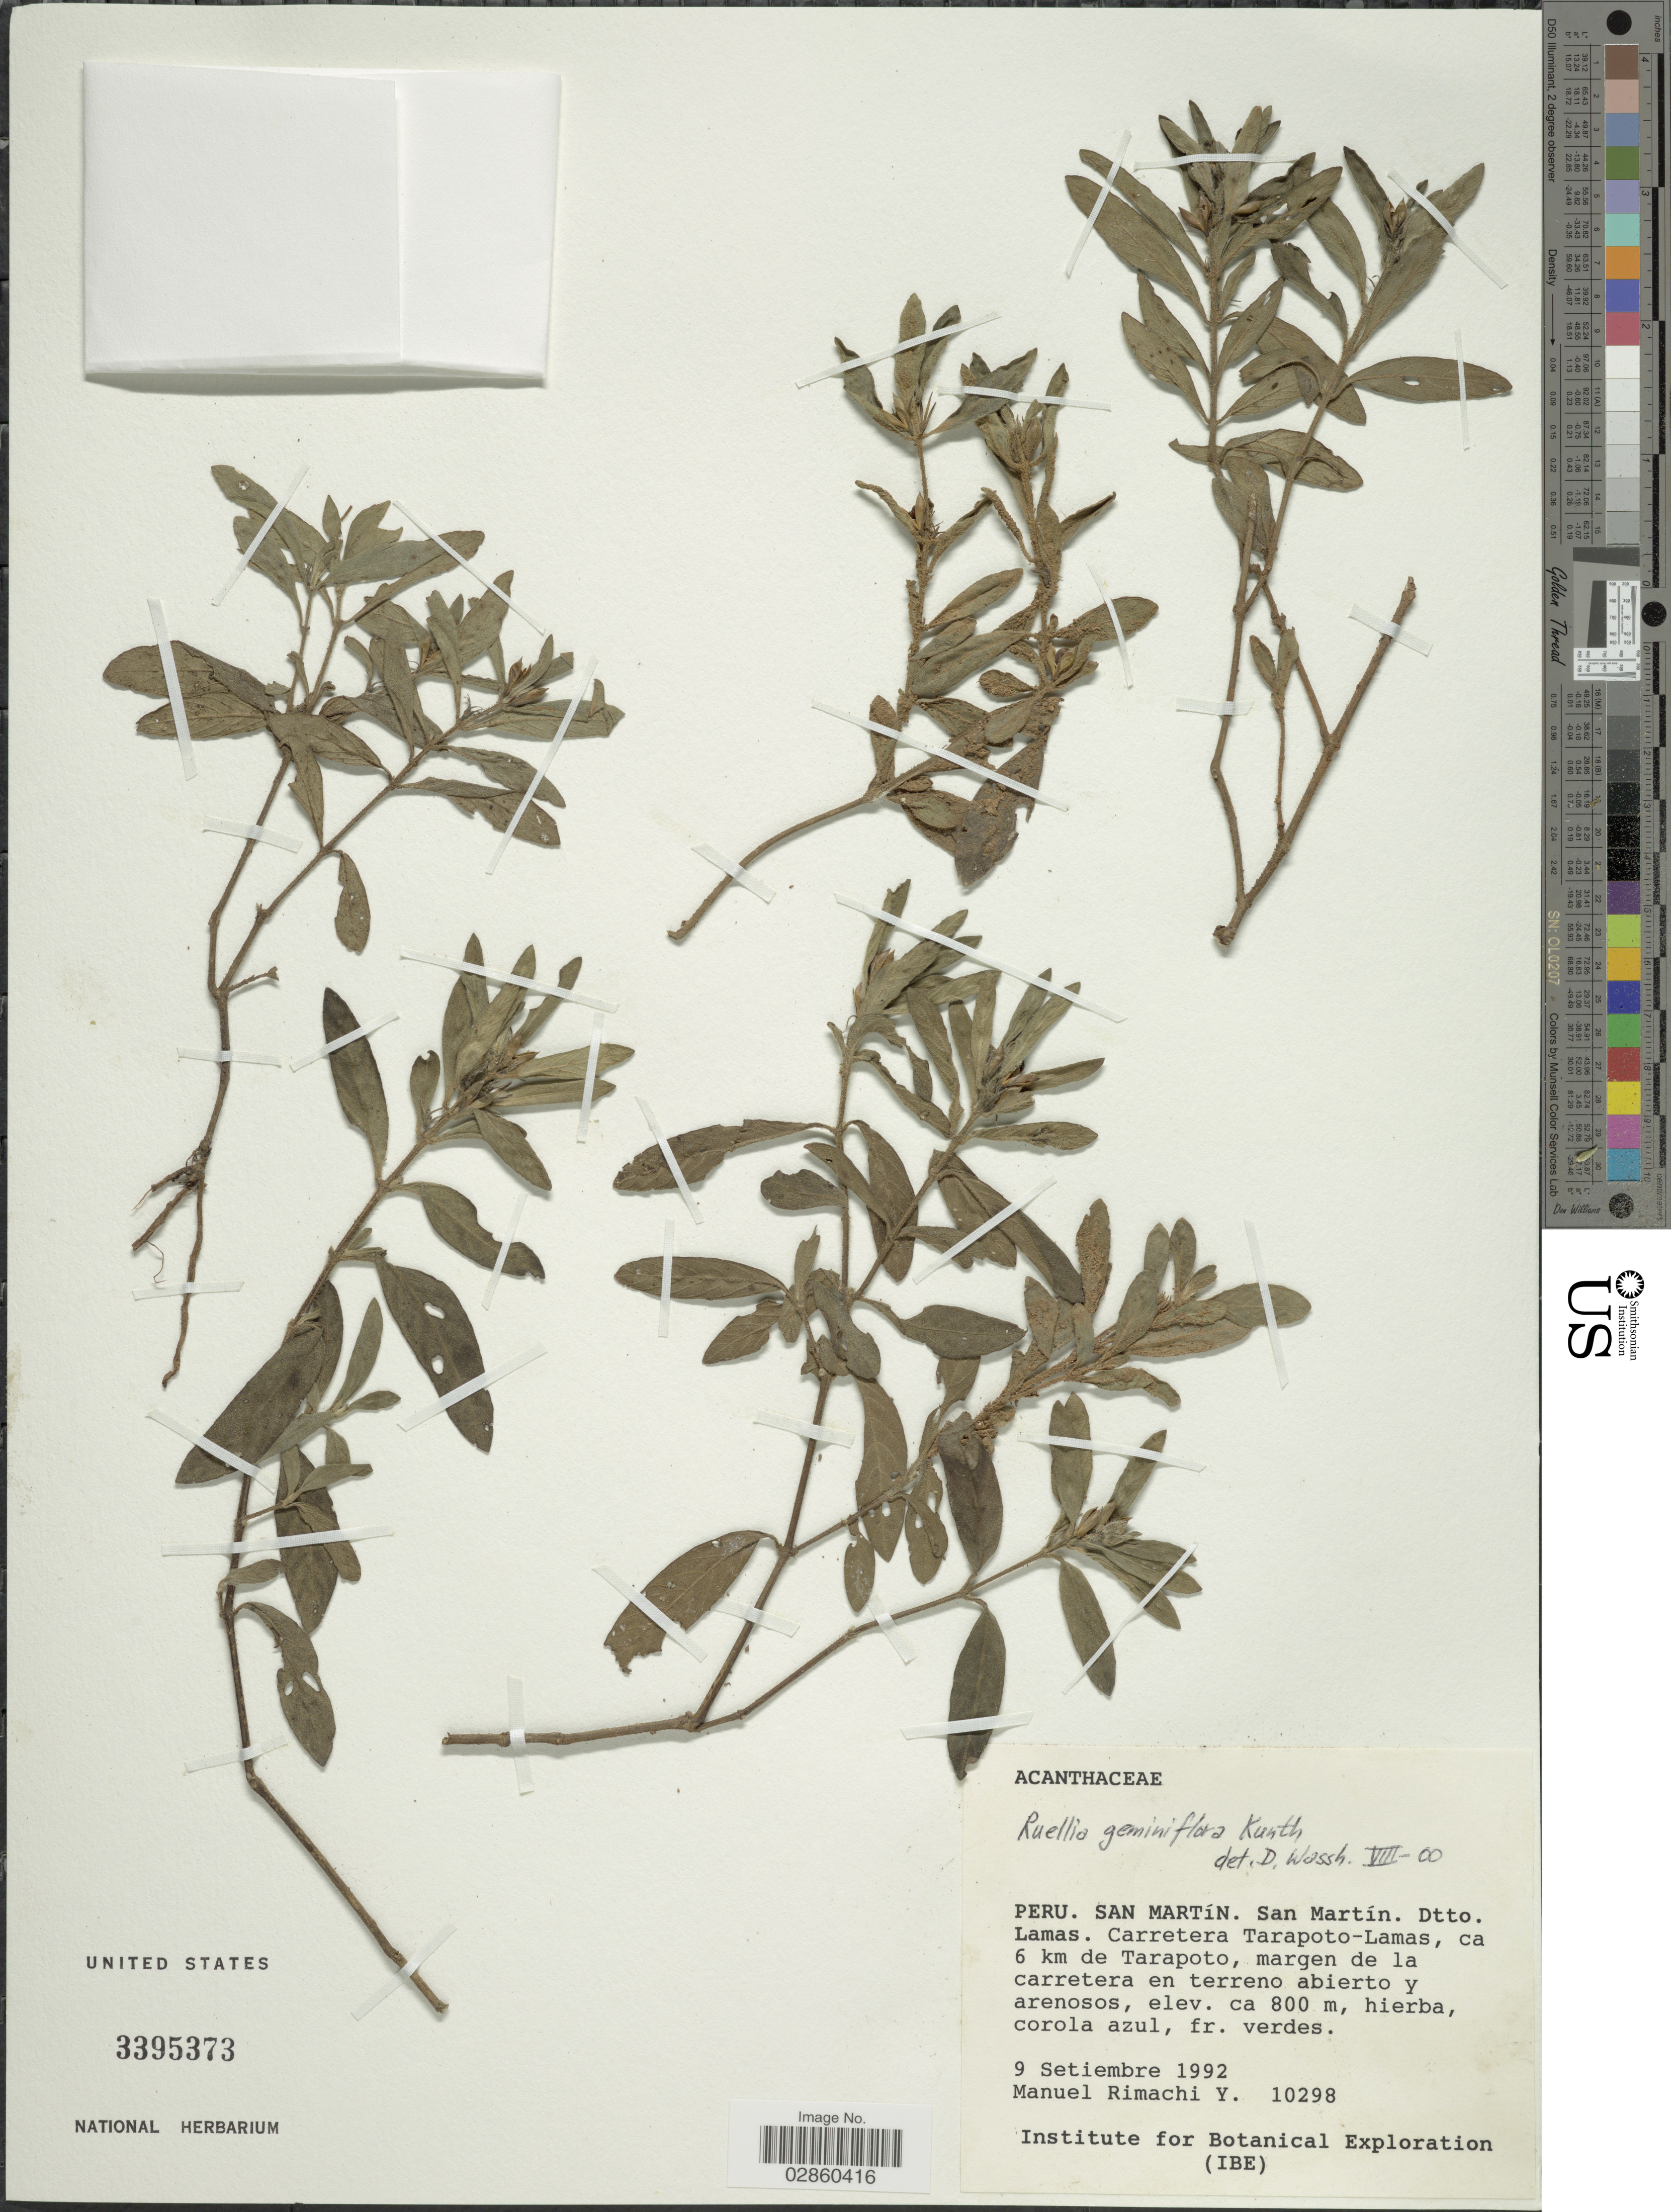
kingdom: Plantae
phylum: Tracheophyta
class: Magnoliopsida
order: Lamiales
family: Acanthaceae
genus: Ruellia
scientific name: Ruellia geminiflora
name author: Kunth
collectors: M. Rimachi Y.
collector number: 10298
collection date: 1992-09-09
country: Peru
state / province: San Martín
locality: San Martín. San Martín. Dtto. Lamas. Carretera Tarapoto-Lamas, ca 6 km de Tarapoto, margen de la carretera en terreno abierto y arenosos.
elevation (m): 800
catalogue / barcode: US 3395373